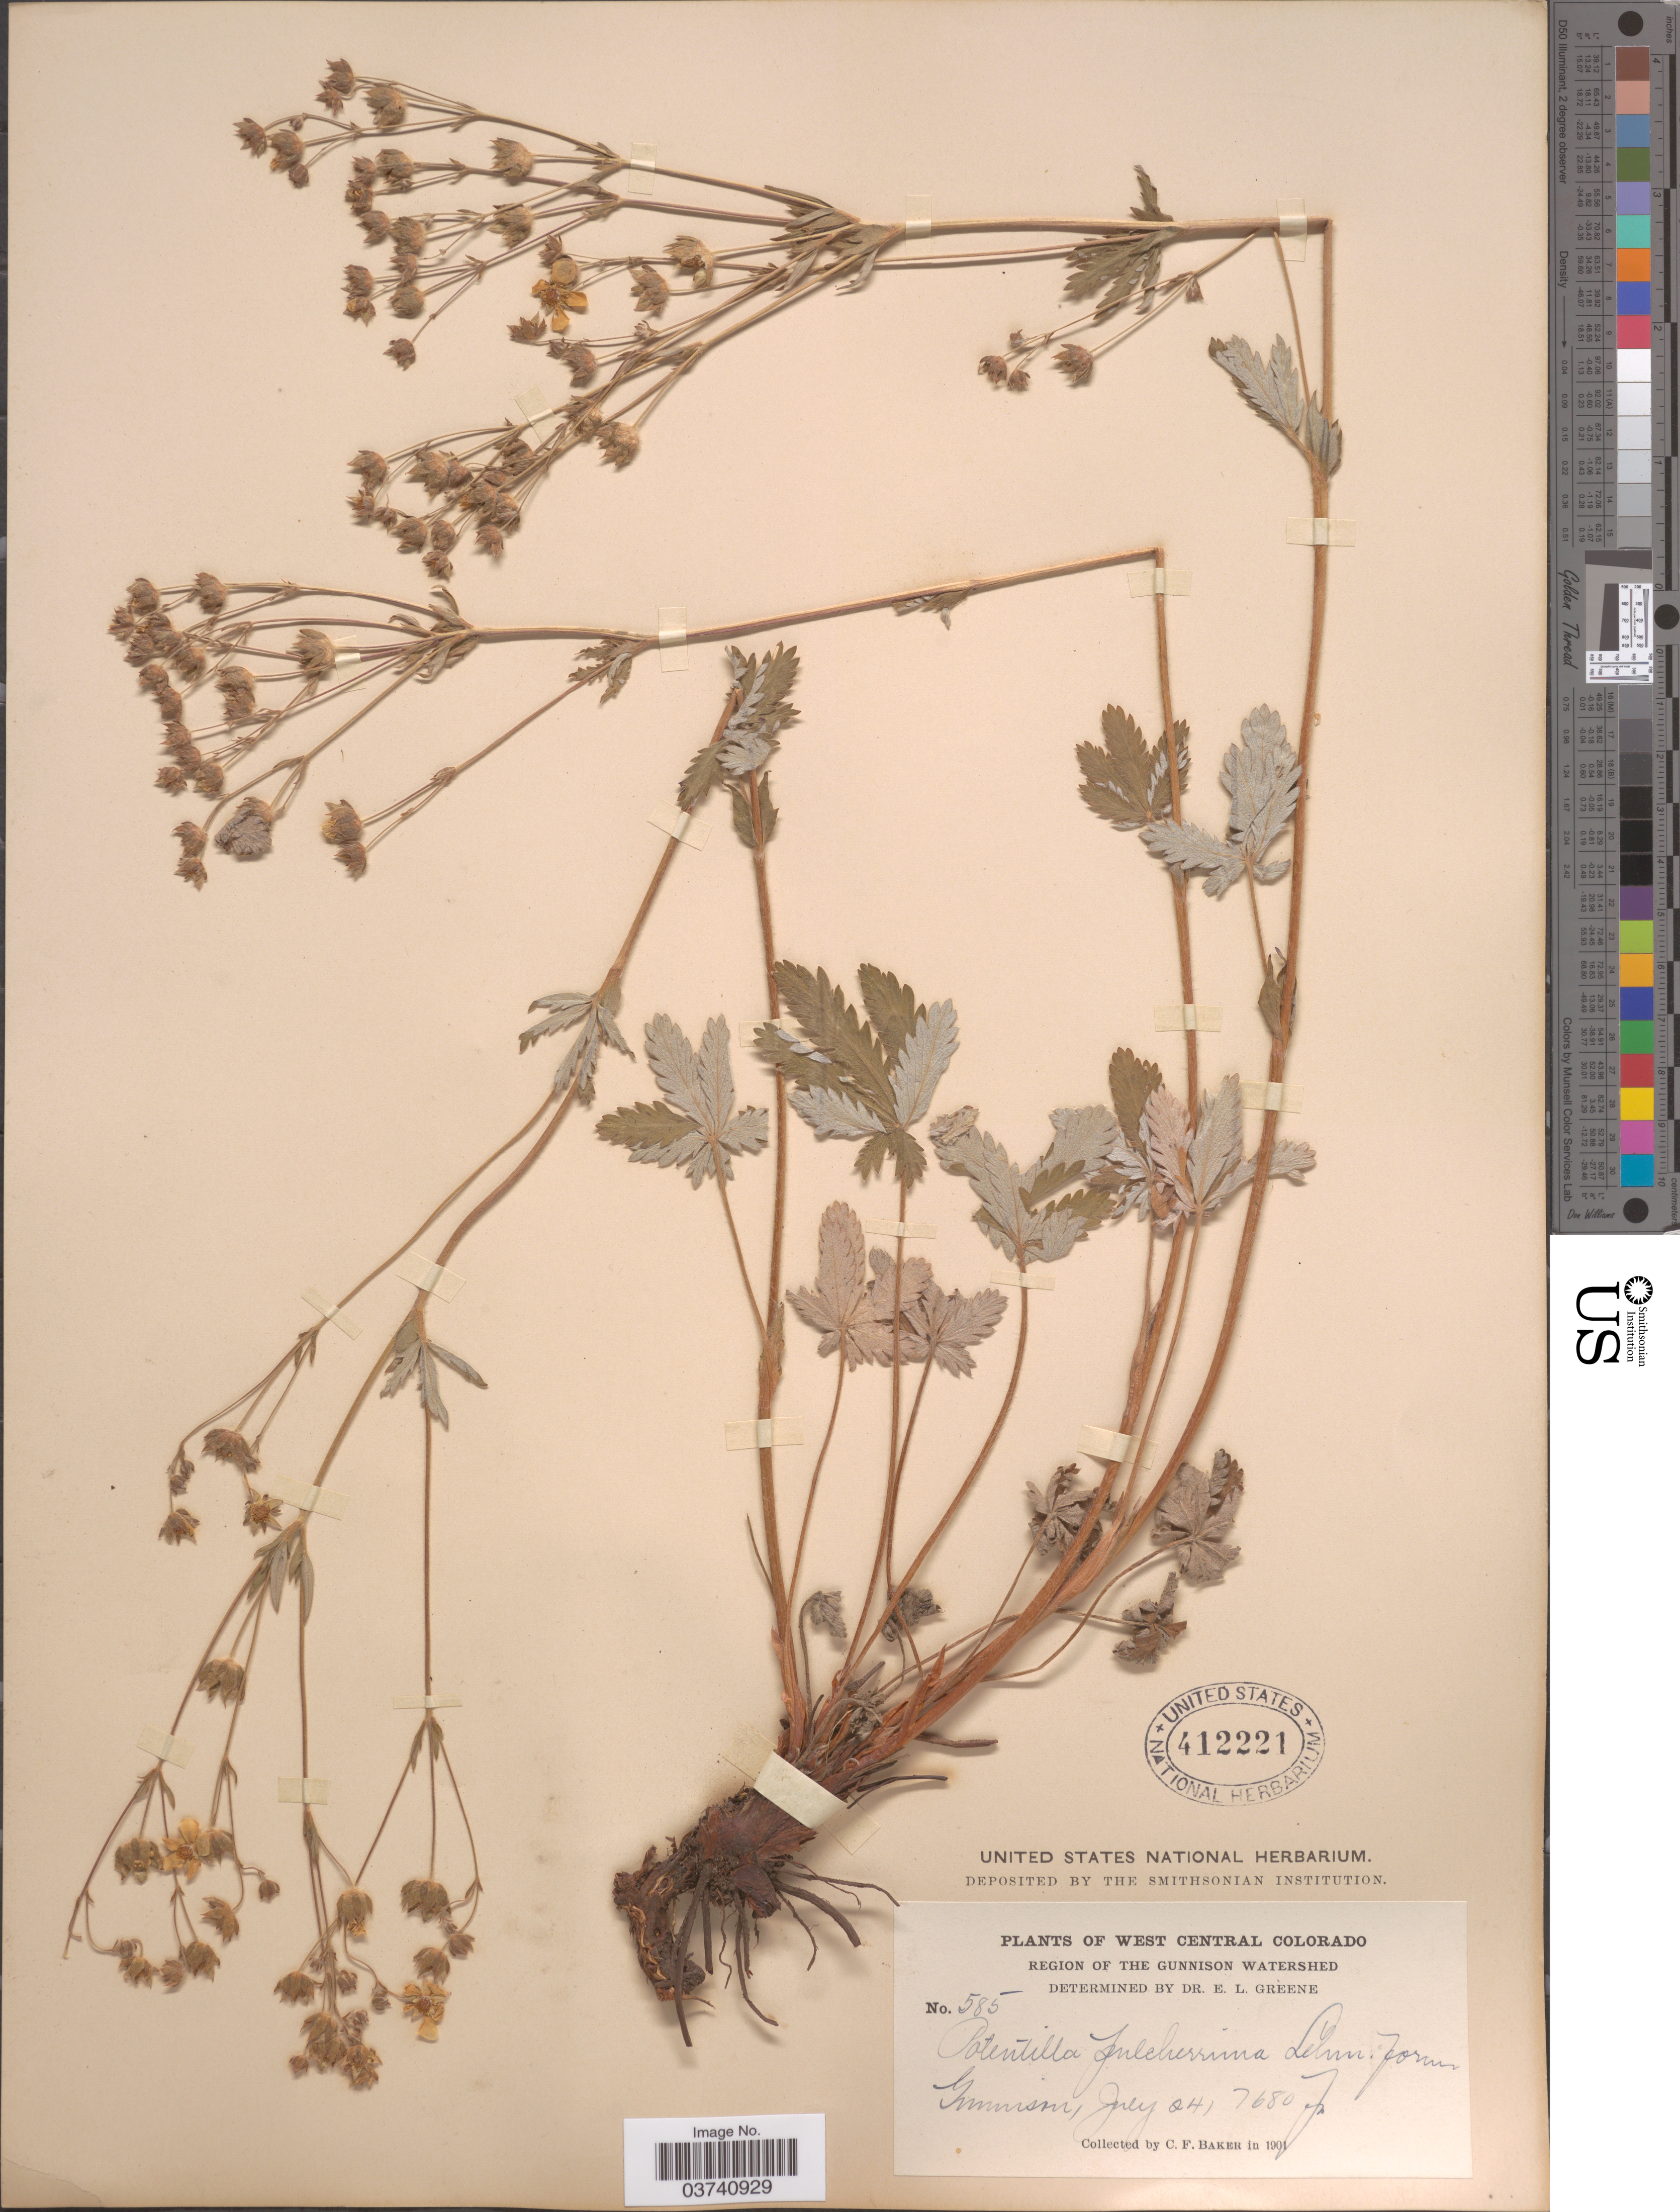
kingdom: Plantae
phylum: Tracheophyta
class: Magnoliopsida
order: Rosales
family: Rosaceae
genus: Potentilla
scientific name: Potentilla pulcherrima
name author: Lehm.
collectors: C. F. Baker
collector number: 585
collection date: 1901-07-24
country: United States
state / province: Colorado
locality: West Central Colorado. Region of the Gunnison Watershed. Gunnison.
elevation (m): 2341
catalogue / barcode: US 412221